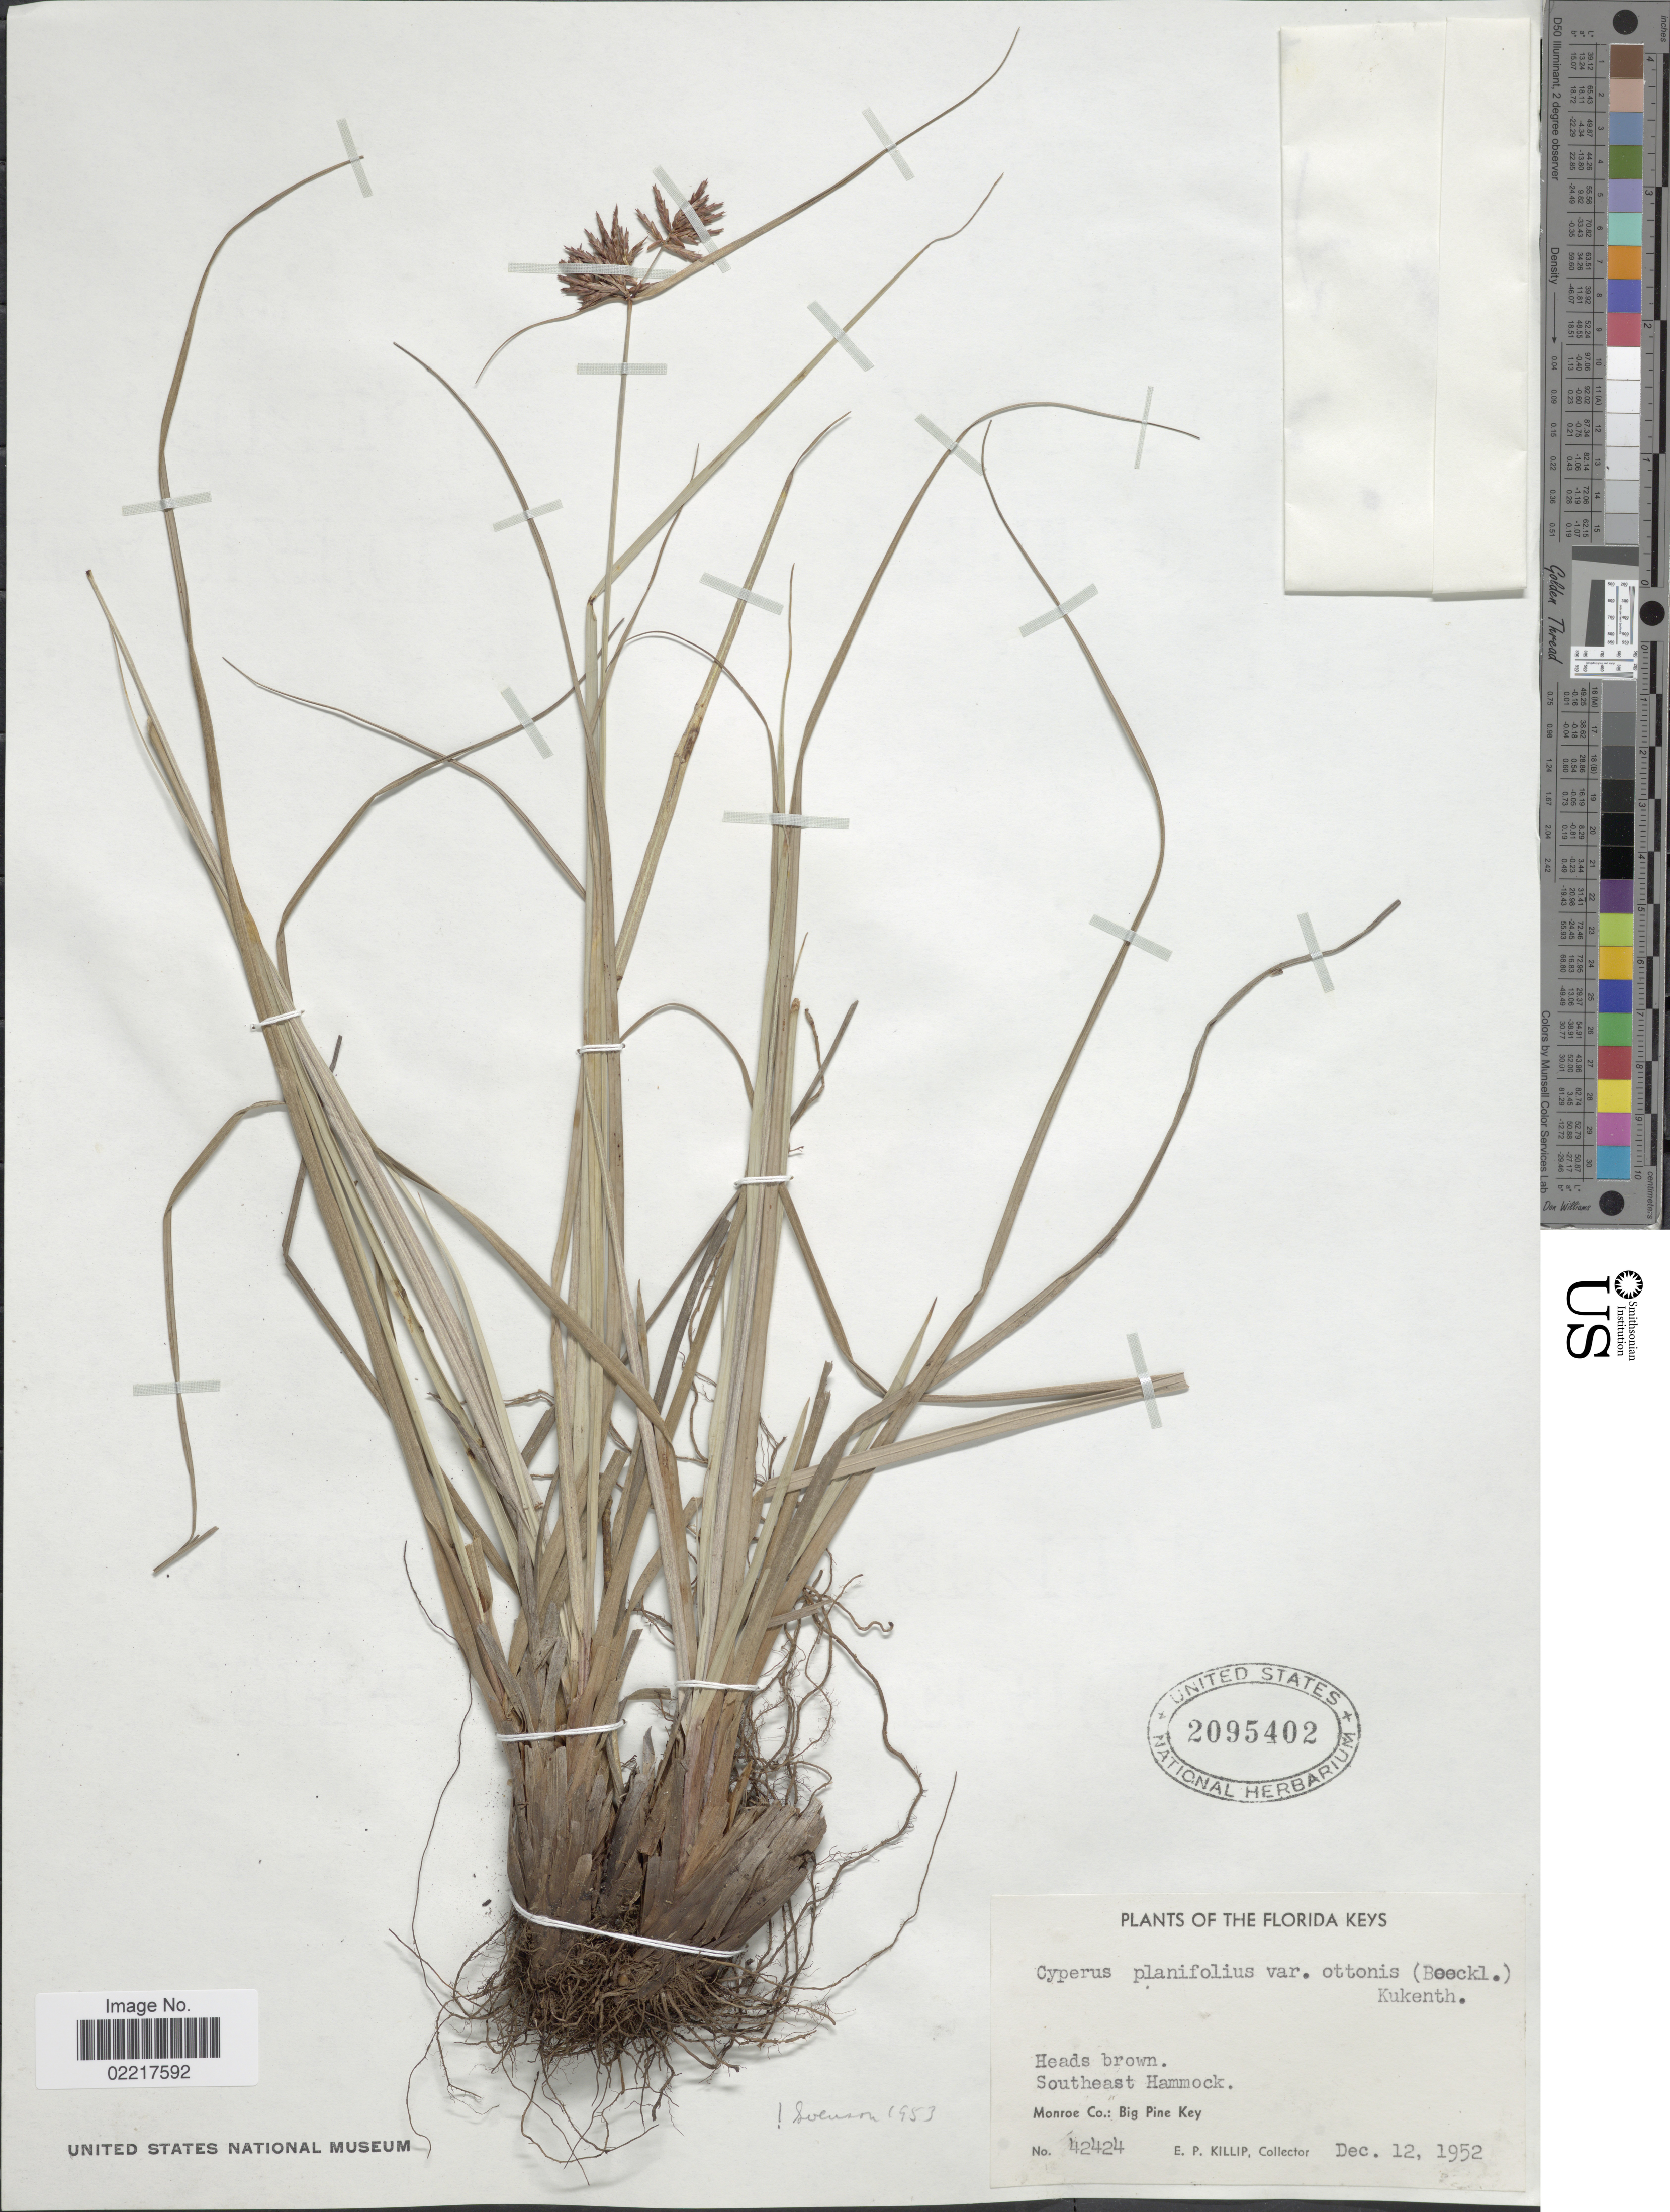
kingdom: Plantae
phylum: Tracheophyta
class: Liliopsida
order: Poales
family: Cyperaceae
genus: Cyperus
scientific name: Cyperus planifolius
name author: Rich.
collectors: E. P. Killip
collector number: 42424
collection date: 1952-12-12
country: United States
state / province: Florida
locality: The Florida Keys, Heads brown Southeast Hammock, Monroe Co: Big Pine Key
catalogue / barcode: US 2095402